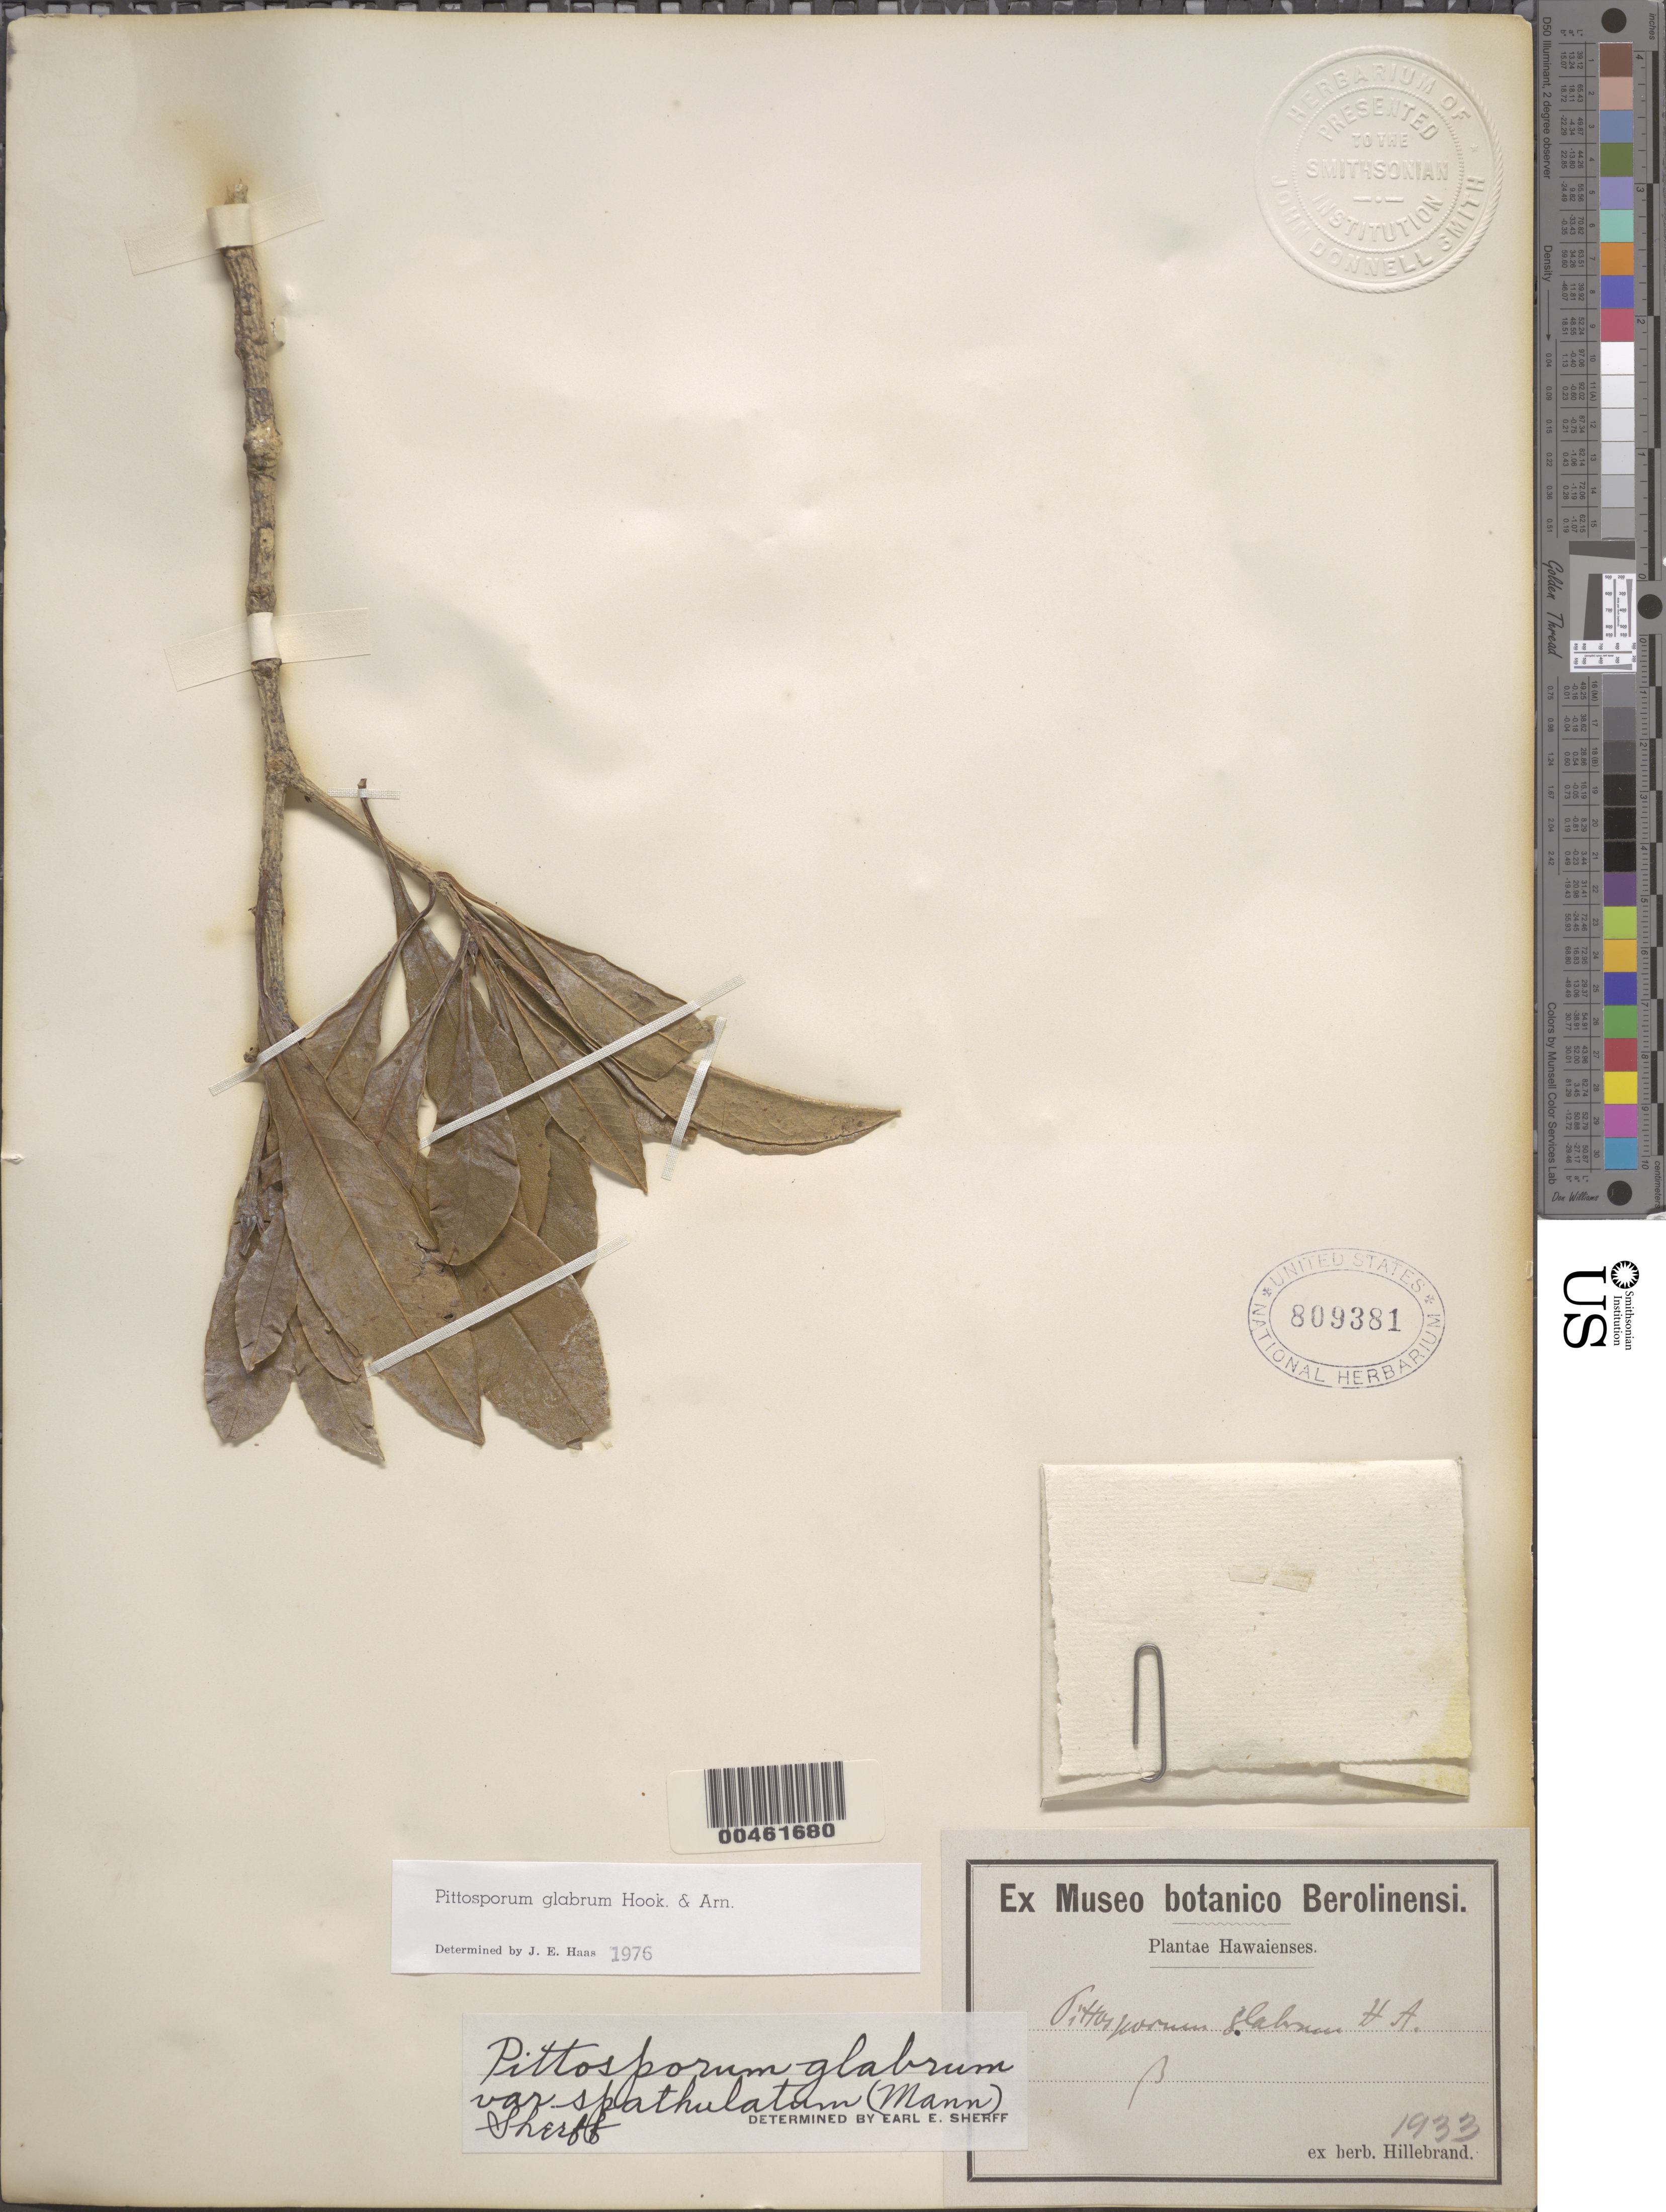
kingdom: Plantae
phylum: Tracheophyta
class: Magnoliopsida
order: Apiales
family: Pittosporaceae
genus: Pittosporum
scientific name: Pittosporum glabrum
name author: Hook. & Arn.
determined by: Haas, J. E.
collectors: W. Hillebrand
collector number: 1933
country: United States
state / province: Hawaii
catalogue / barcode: US 809381